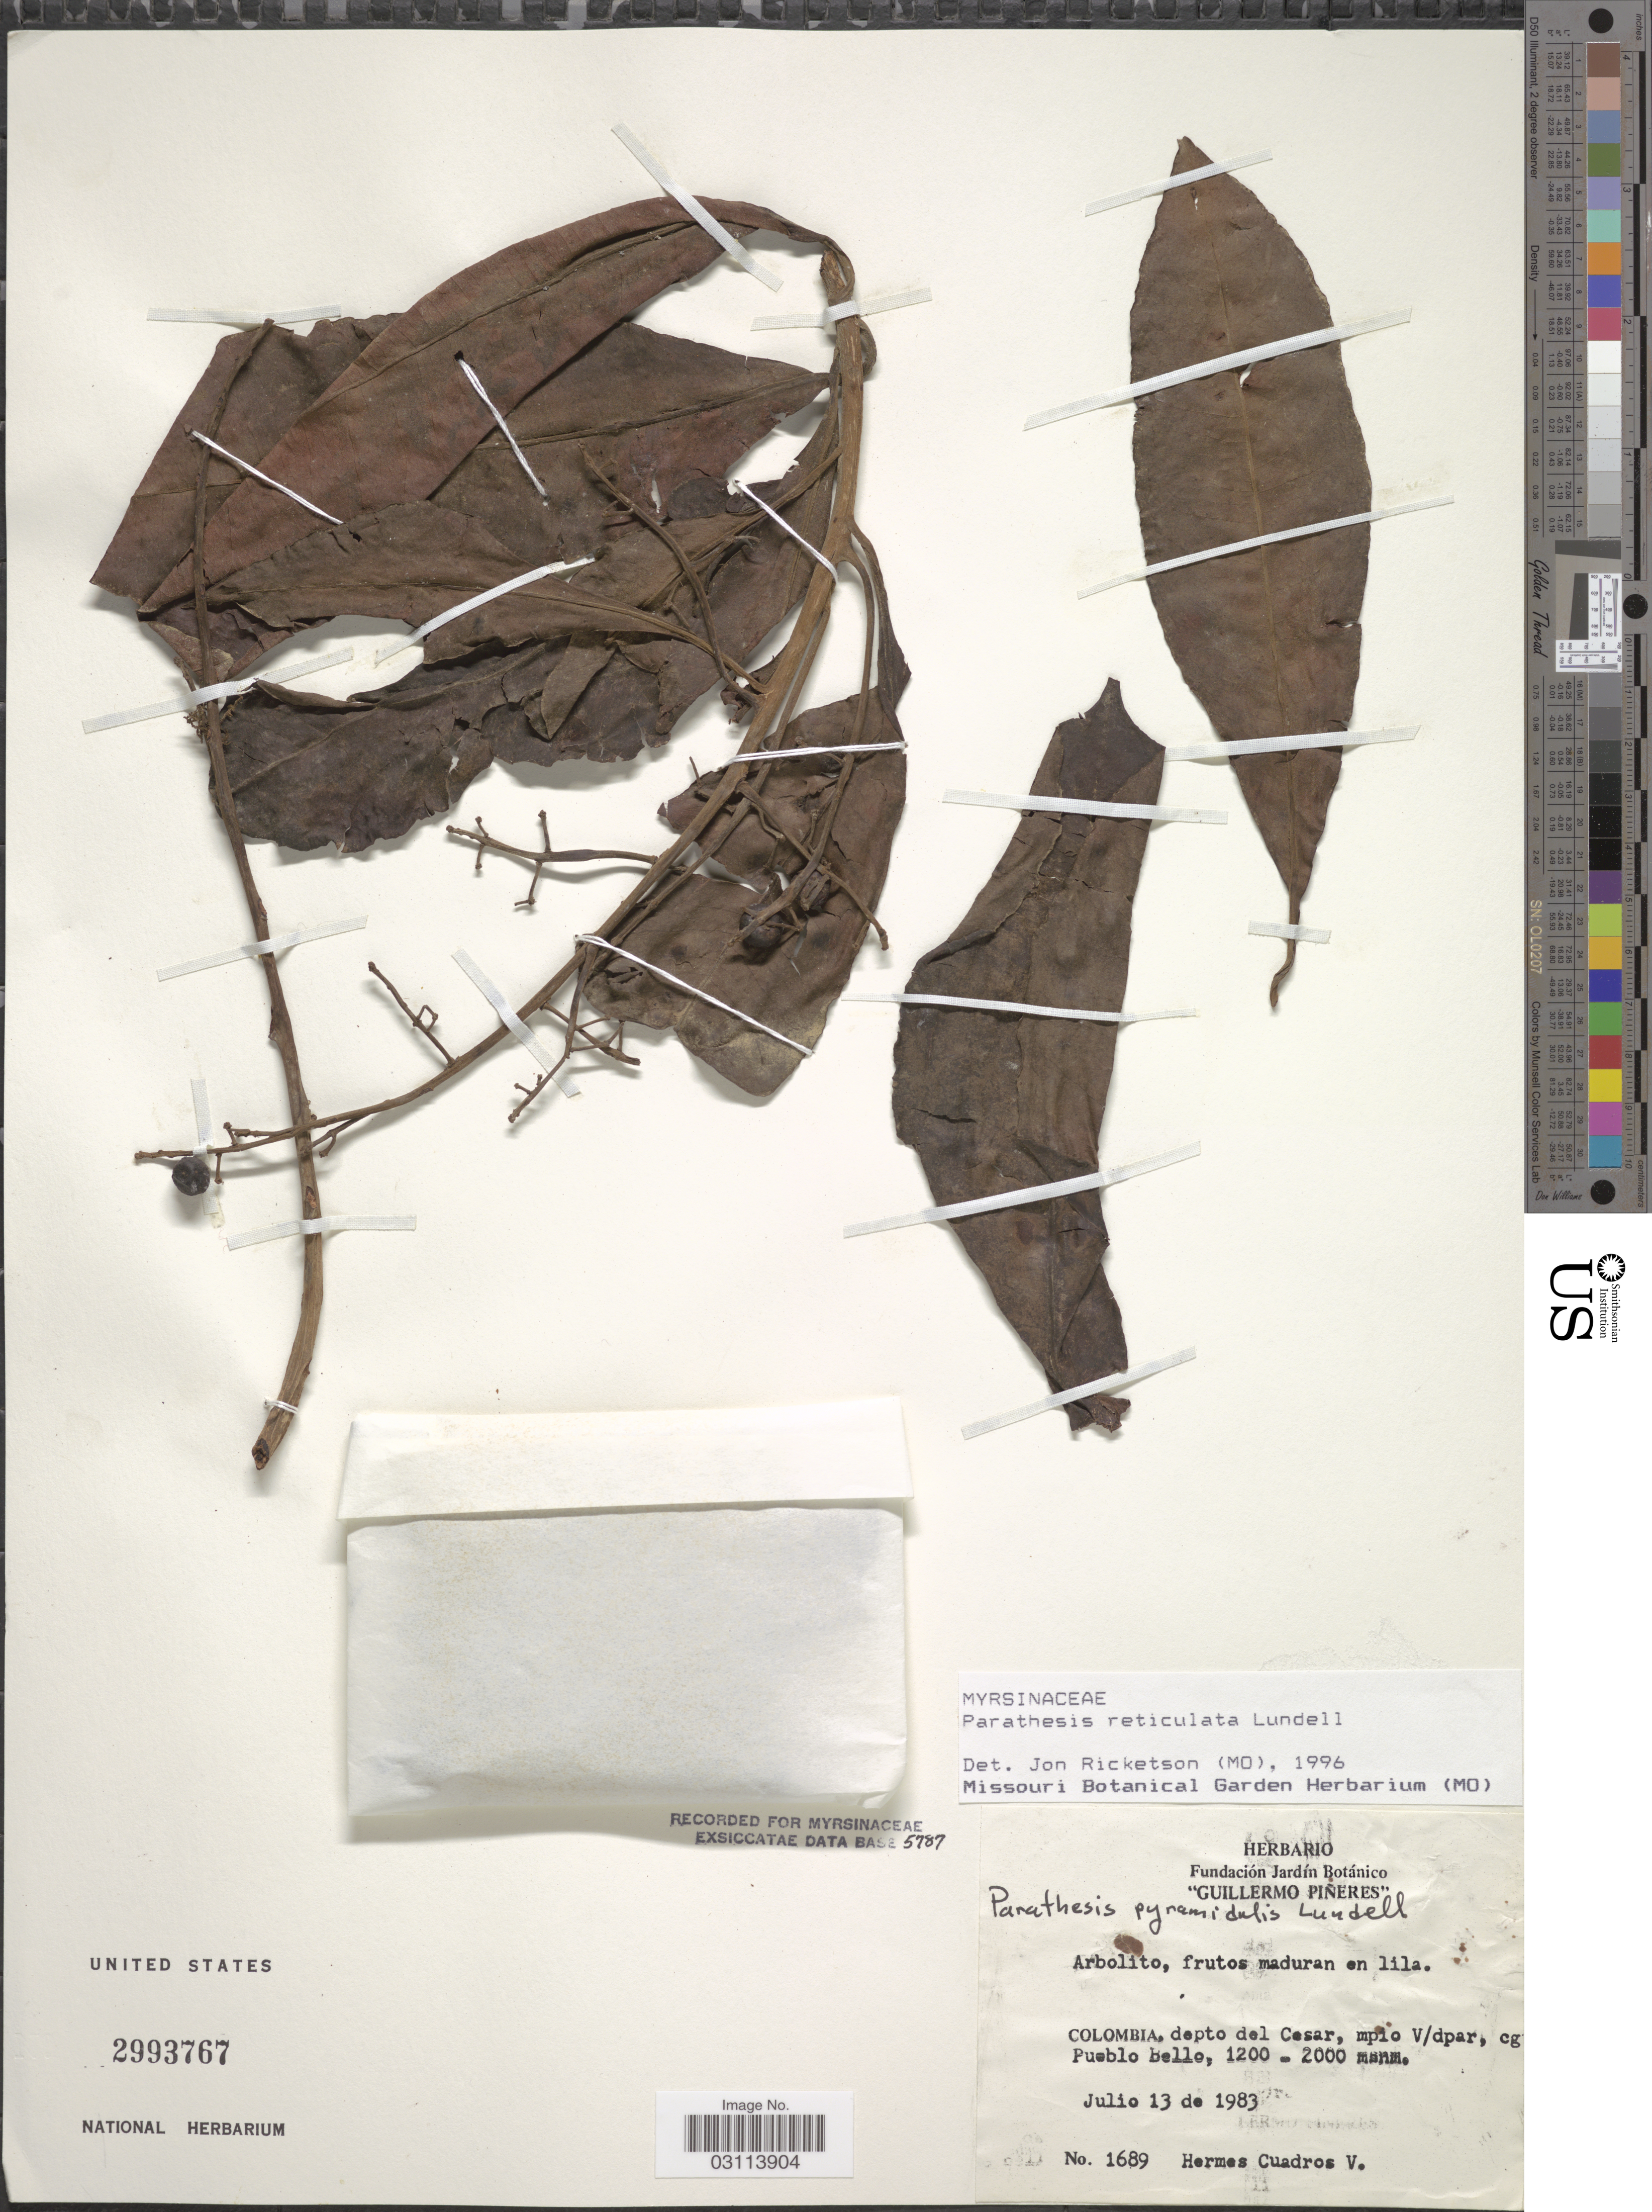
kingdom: Plantae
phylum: Tracheophyta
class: Magnoliopsida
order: Ericales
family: Primulaceae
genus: Parathesis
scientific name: Parathesis reticulata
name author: Lundell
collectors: H. Cuadros V.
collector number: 1689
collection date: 1983-07-13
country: Colombia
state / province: Cesar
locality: Depto del Cesar, mpio V/dpar, cg Pueblo Bello.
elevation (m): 1200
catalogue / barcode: US 2993767